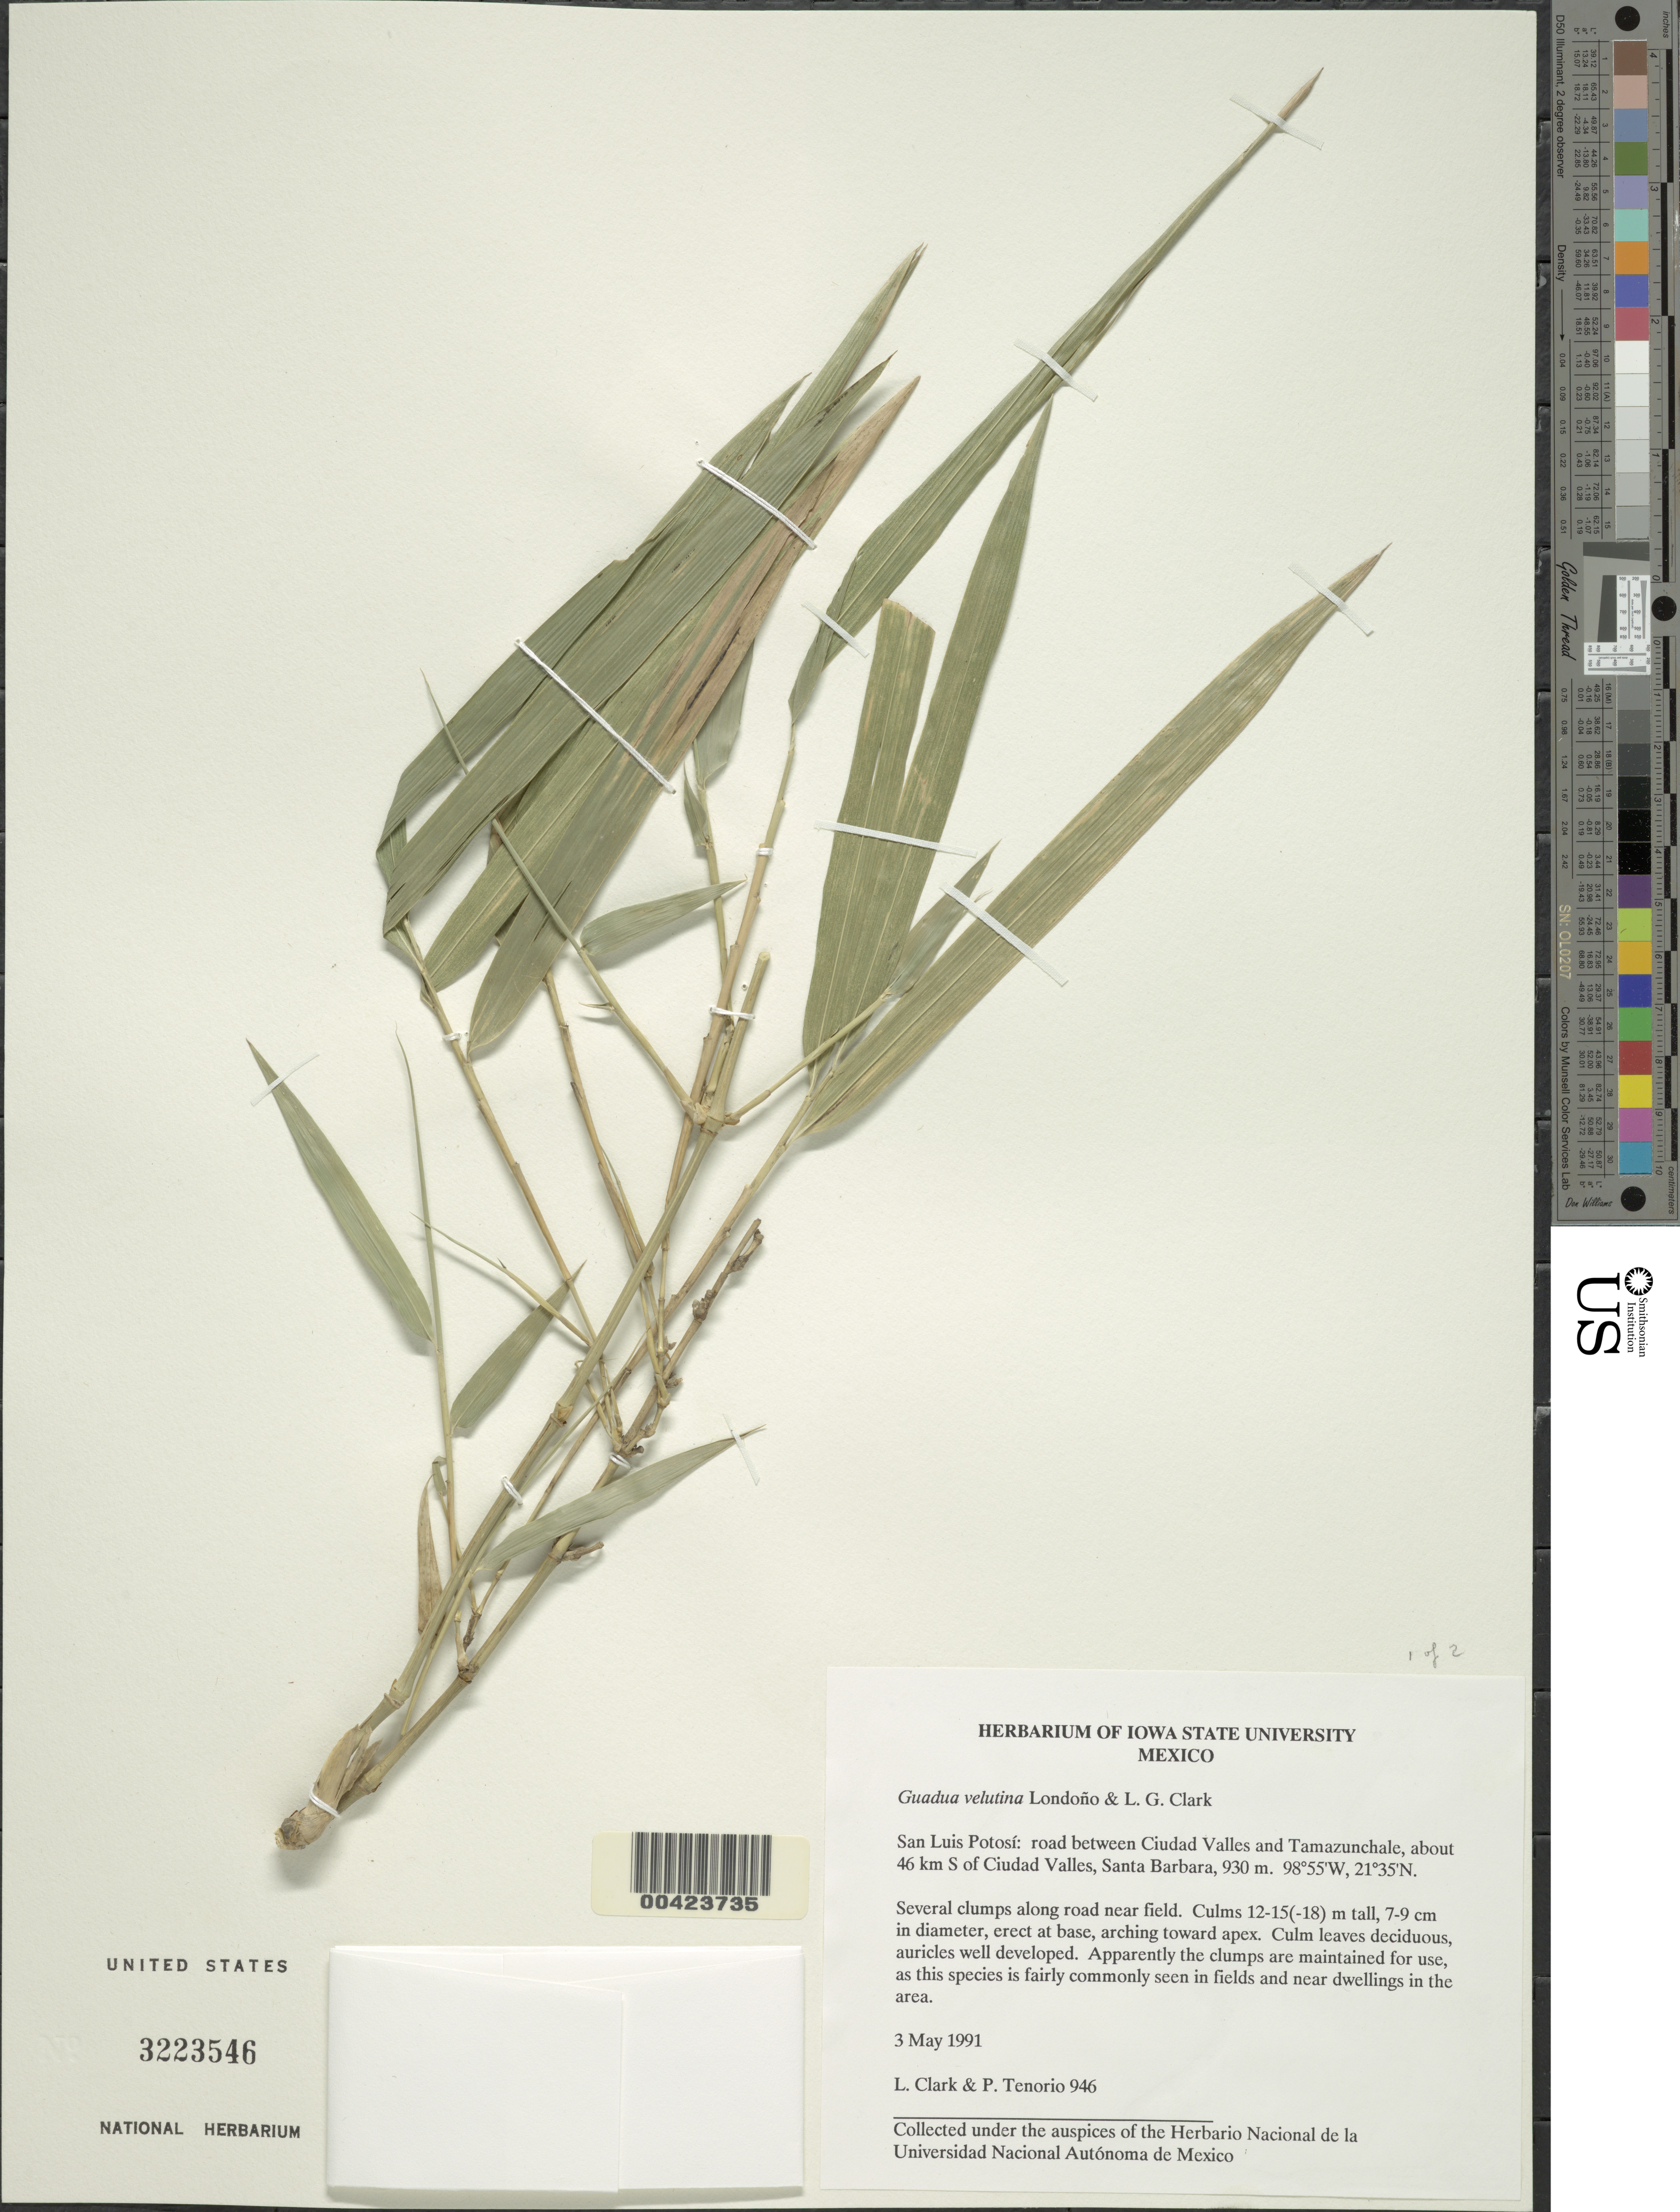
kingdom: Plantae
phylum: Tracheophyta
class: Liliopsida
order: Poales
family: Poaceae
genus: Guadua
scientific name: Guadua velutina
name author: Londoño & L.G. Clark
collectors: L. G. Clark & P. Tenorio L.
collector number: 946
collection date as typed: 03 May 1991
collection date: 1991-05-03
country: Mexico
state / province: San Luis Potosí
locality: Santa barbara; rd between cd. valles and Tamazunchale, about 46 km S of cd. valles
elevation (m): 930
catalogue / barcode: US 3223546